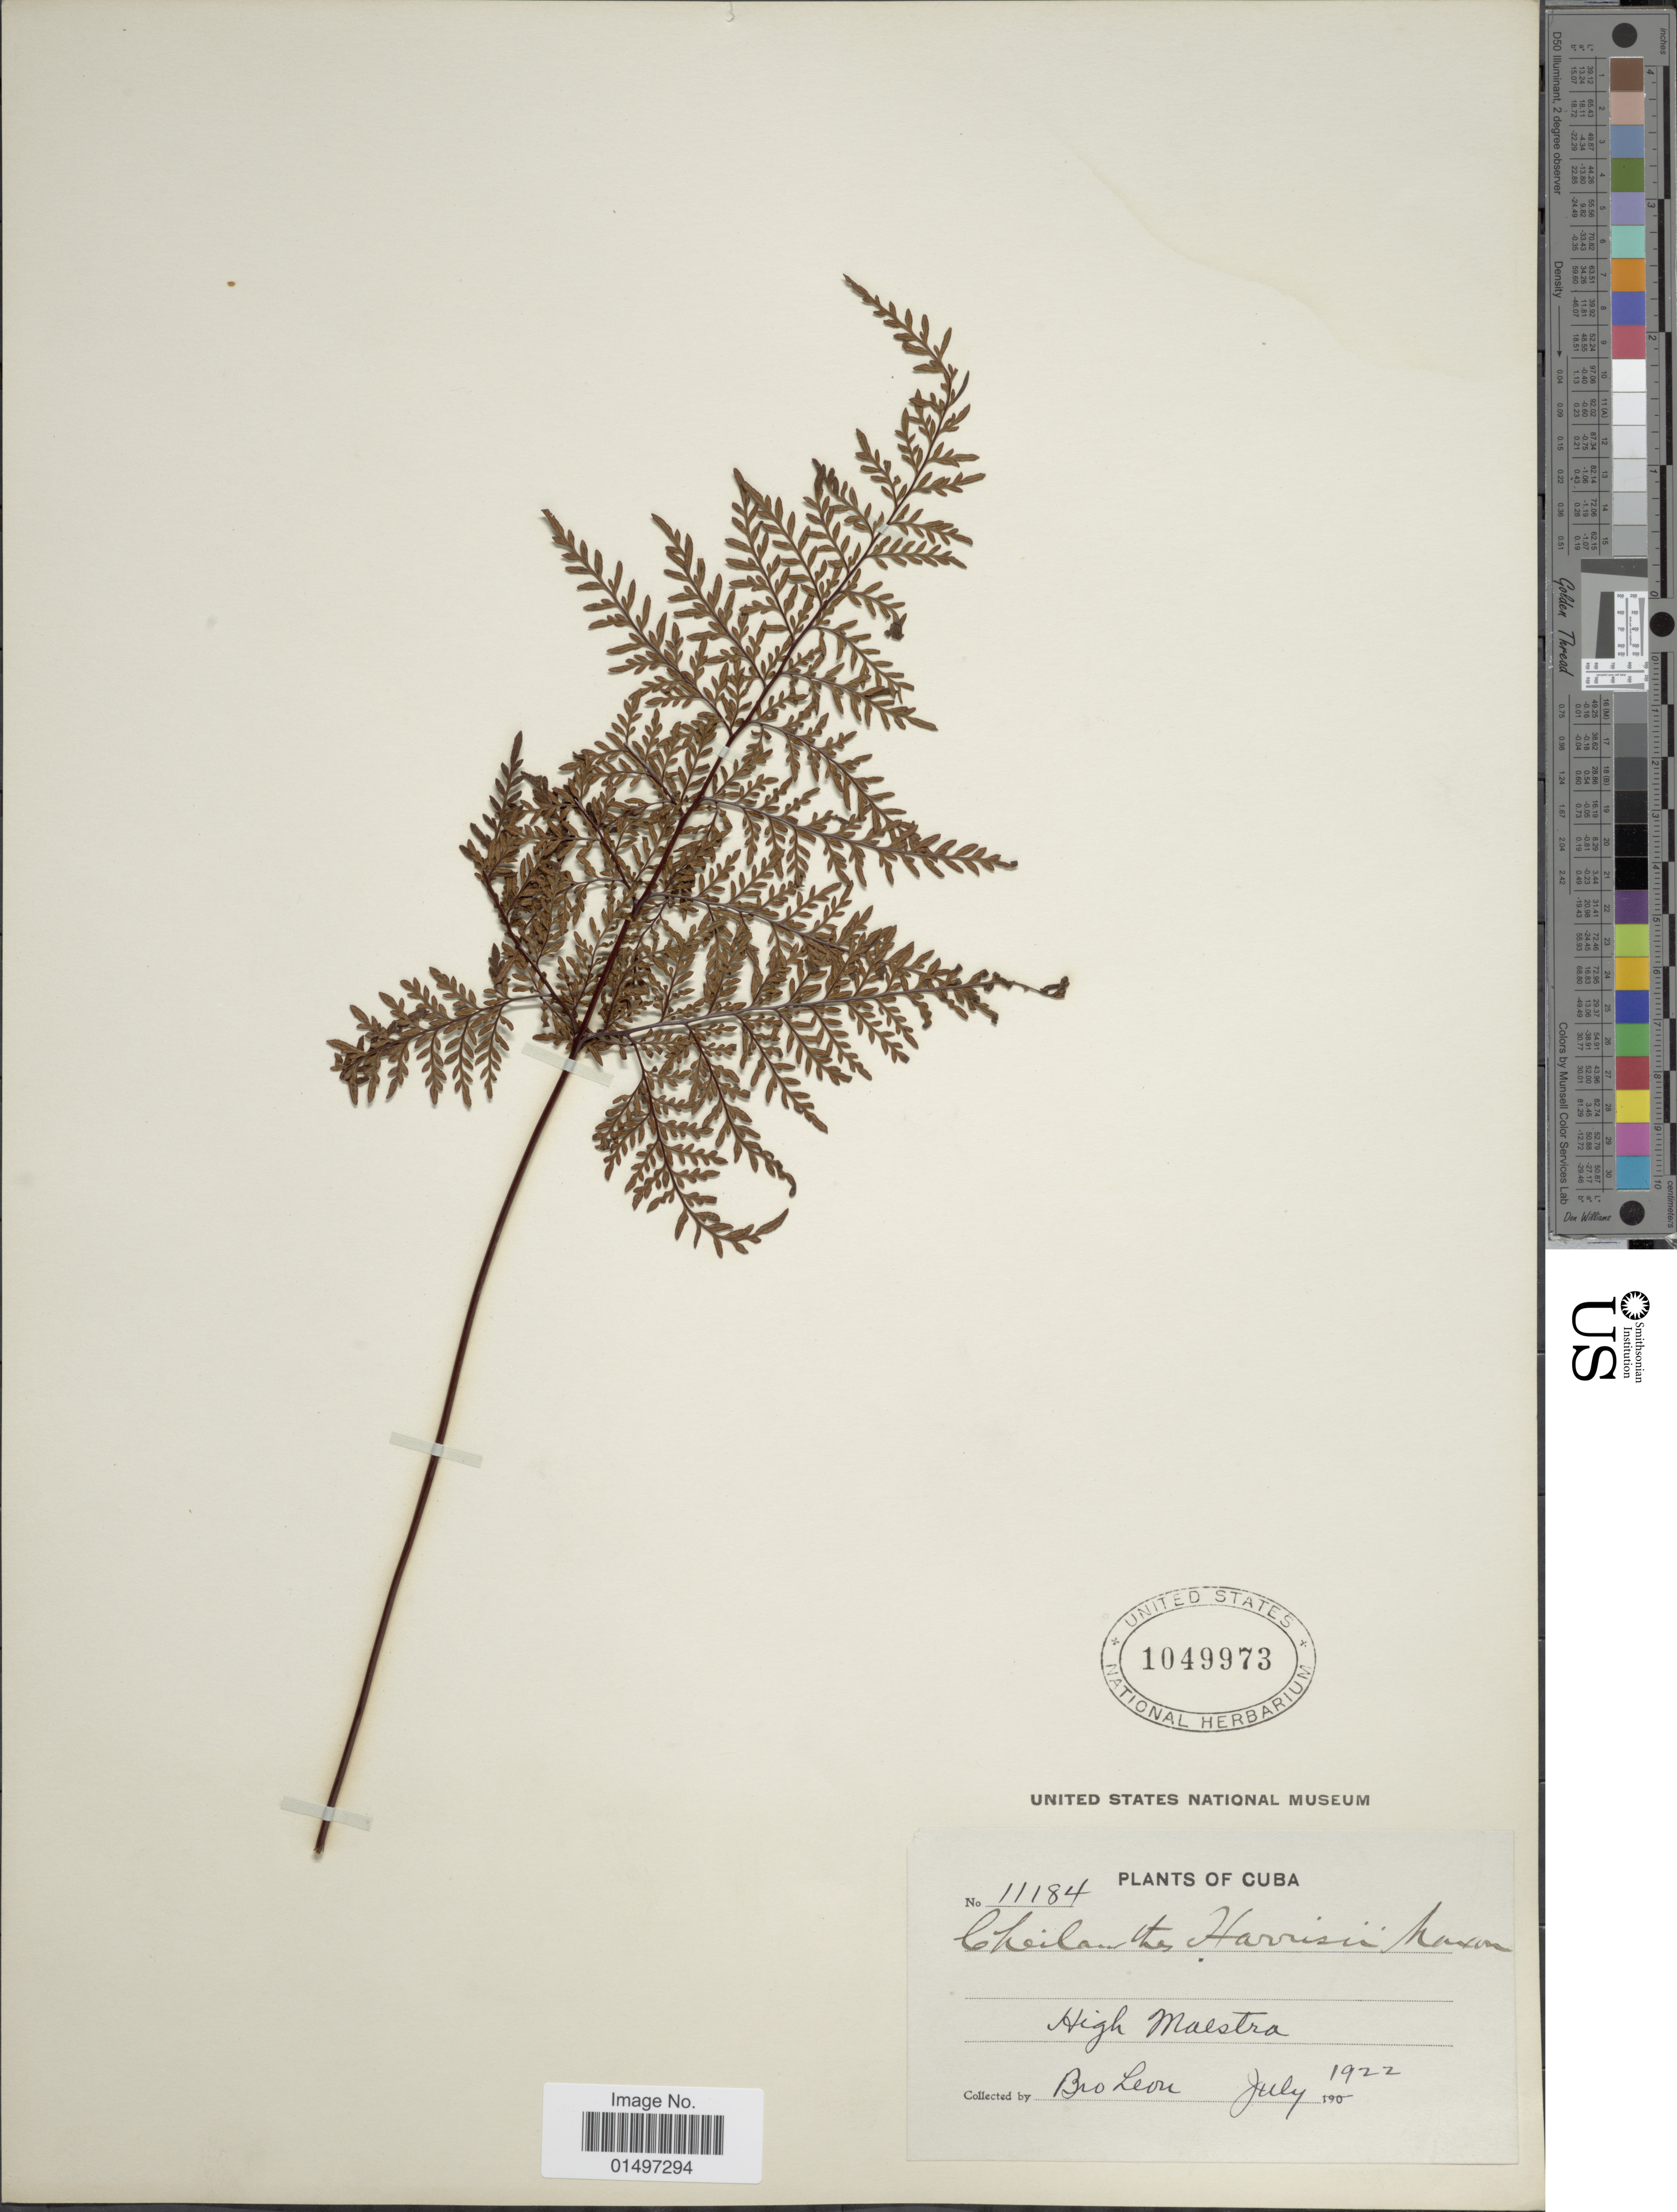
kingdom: Plantae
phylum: Tracheophyta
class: Polypodiopsida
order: Polypodiales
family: Pteridaceae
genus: Gaga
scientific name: Gaga harrisii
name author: (Maxon) Fay W. Li & Windham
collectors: B. León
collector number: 11184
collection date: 1922-07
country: Cuba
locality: High Maestra.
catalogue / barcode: US 1049973